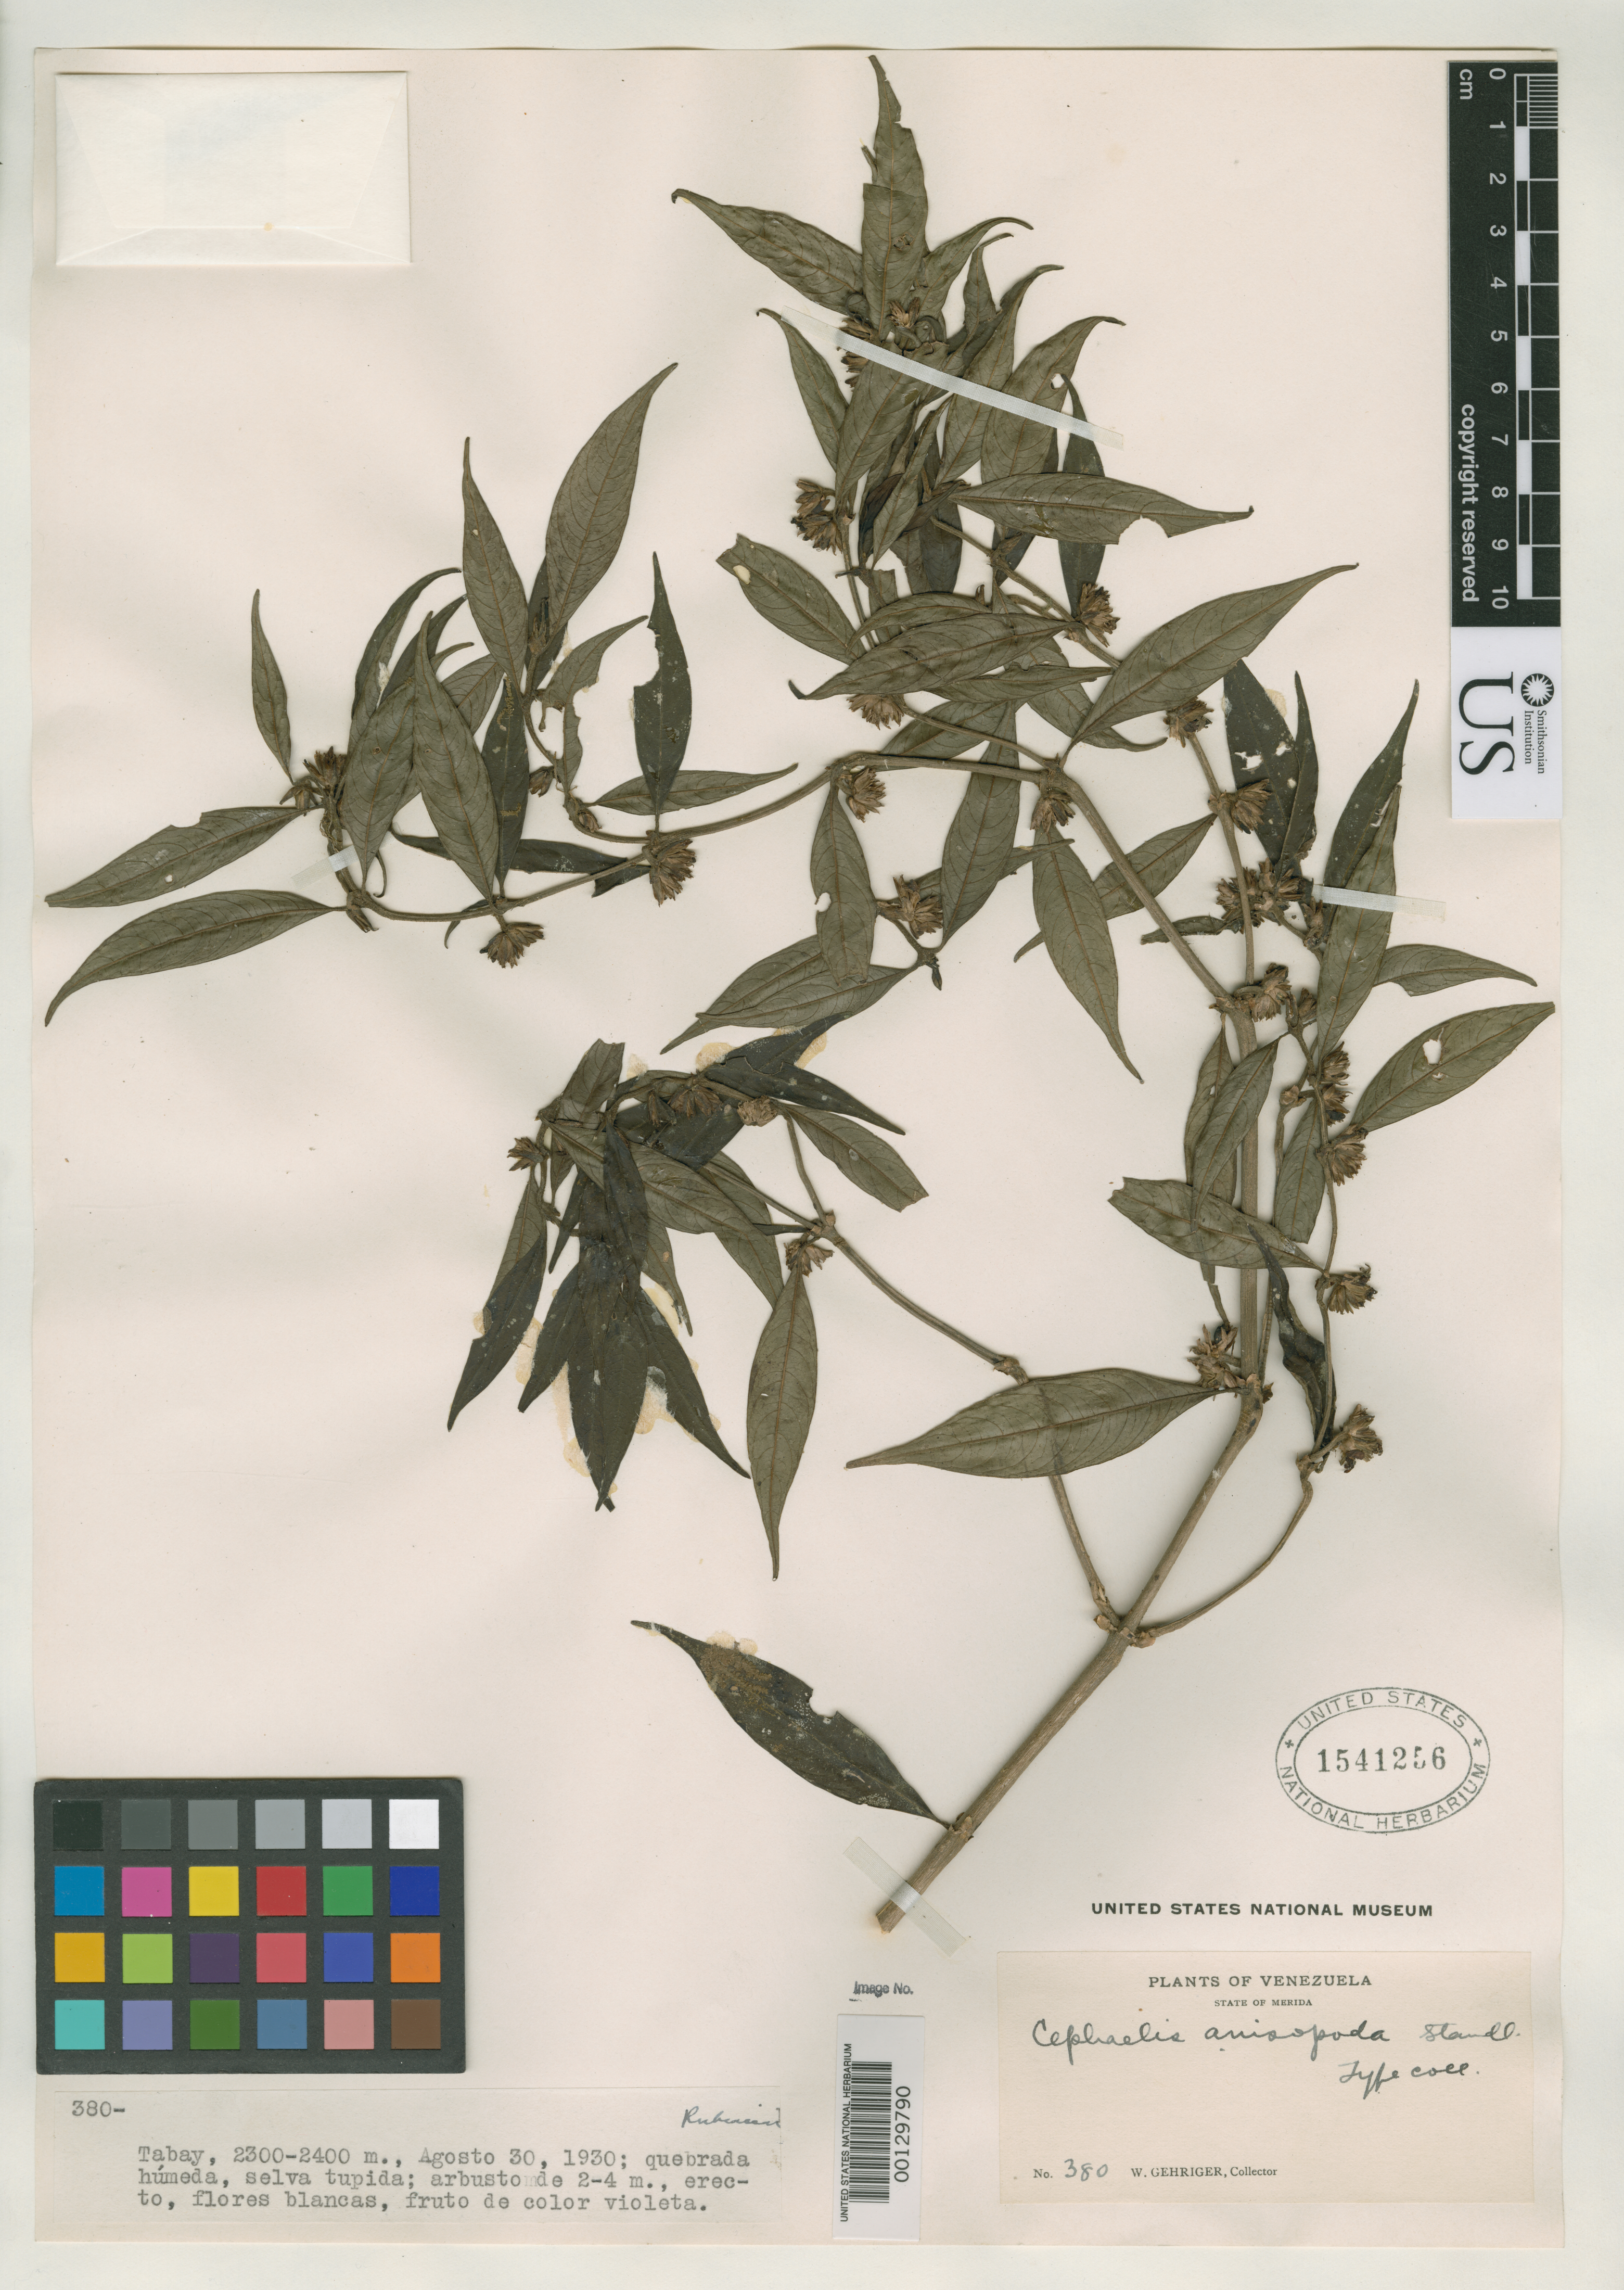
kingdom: Plantae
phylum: Tracheophyta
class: Magnoliopsida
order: Gentianales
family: Rubiaceae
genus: Cephaelis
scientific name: Cephaelis anisopoda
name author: Standl.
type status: Isotype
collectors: W. Gehriger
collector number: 380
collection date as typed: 30 Aug 1930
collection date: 1930-08-30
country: Venezuela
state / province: Mérida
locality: Tabay.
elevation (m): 2300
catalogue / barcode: US 1541256